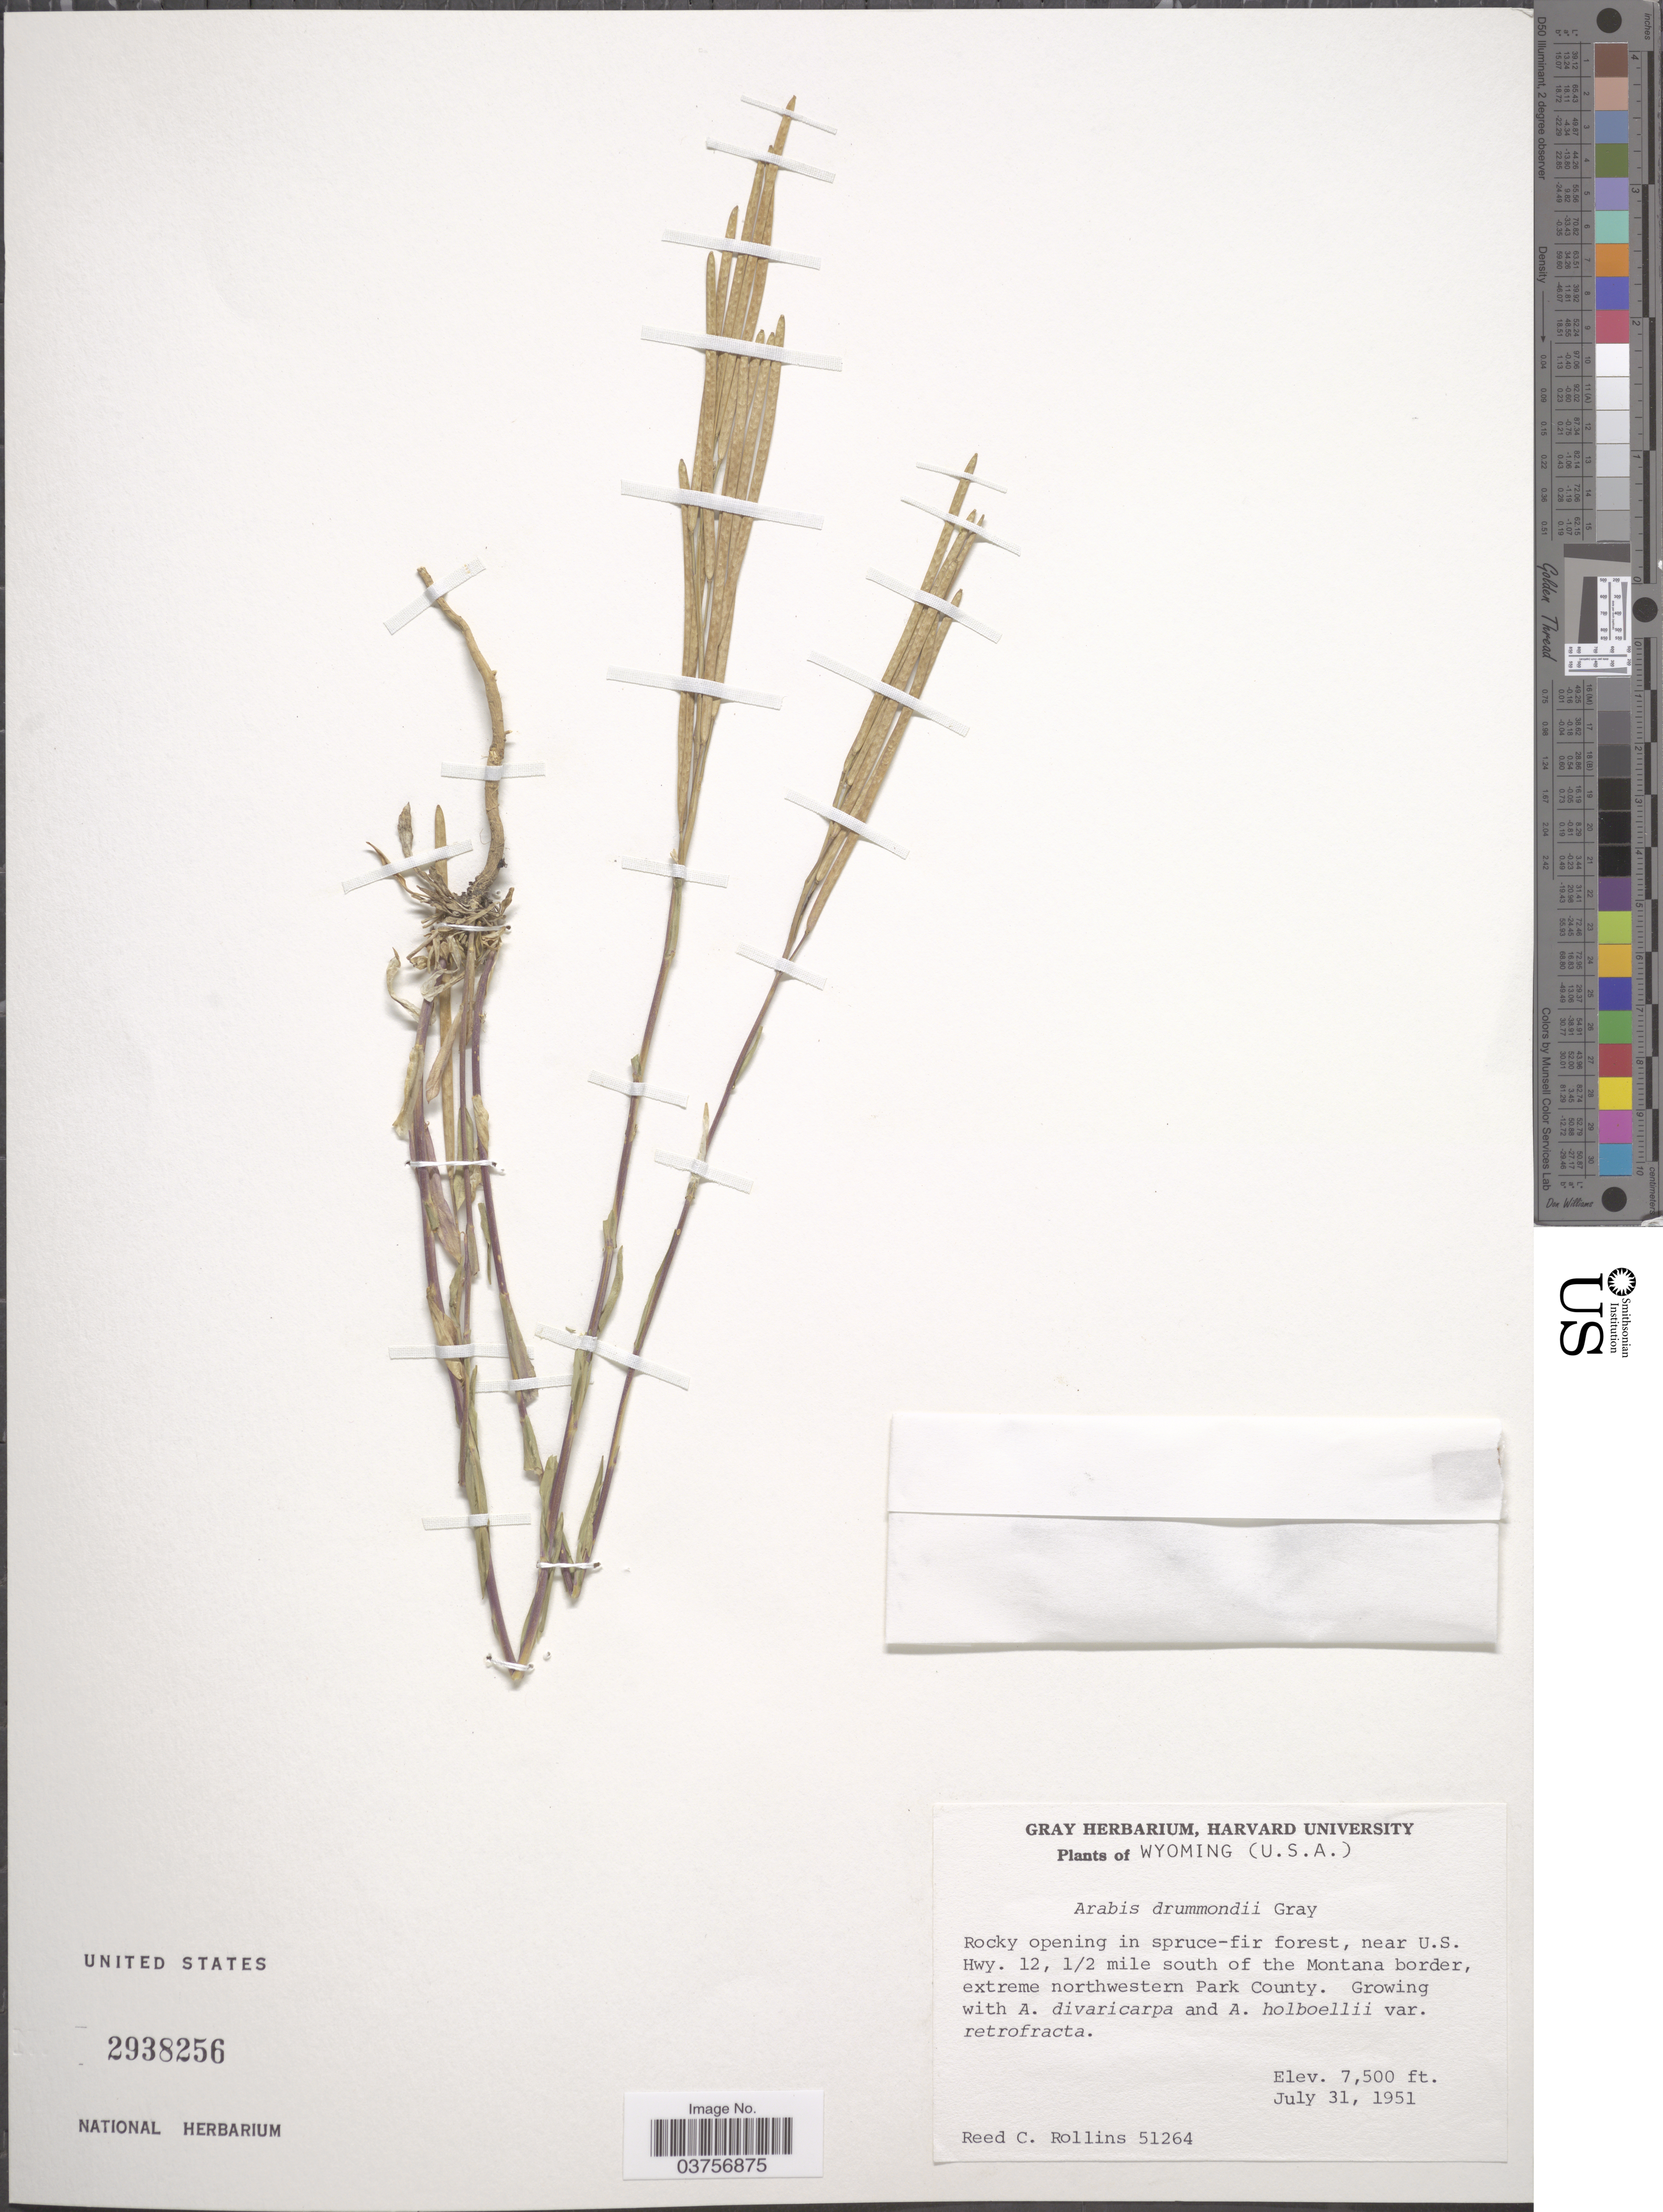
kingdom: Plantae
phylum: Tracheophyta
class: Magnoliopsida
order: Brassicales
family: Brassicaceae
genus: Arabis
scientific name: Arabis drummondii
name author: A. Gray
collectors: R. C. Rollins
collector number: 51264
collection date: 1951-07-31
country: United States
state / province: Wyoming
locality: Rocky opening in spruce-fir forest, near U.S. Hwy. 12, ½ mile south of the Montana border, extreme northwestern Park County.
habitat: rocky opening in spruce-fir forest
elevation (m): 2286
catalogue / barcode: US 2938256